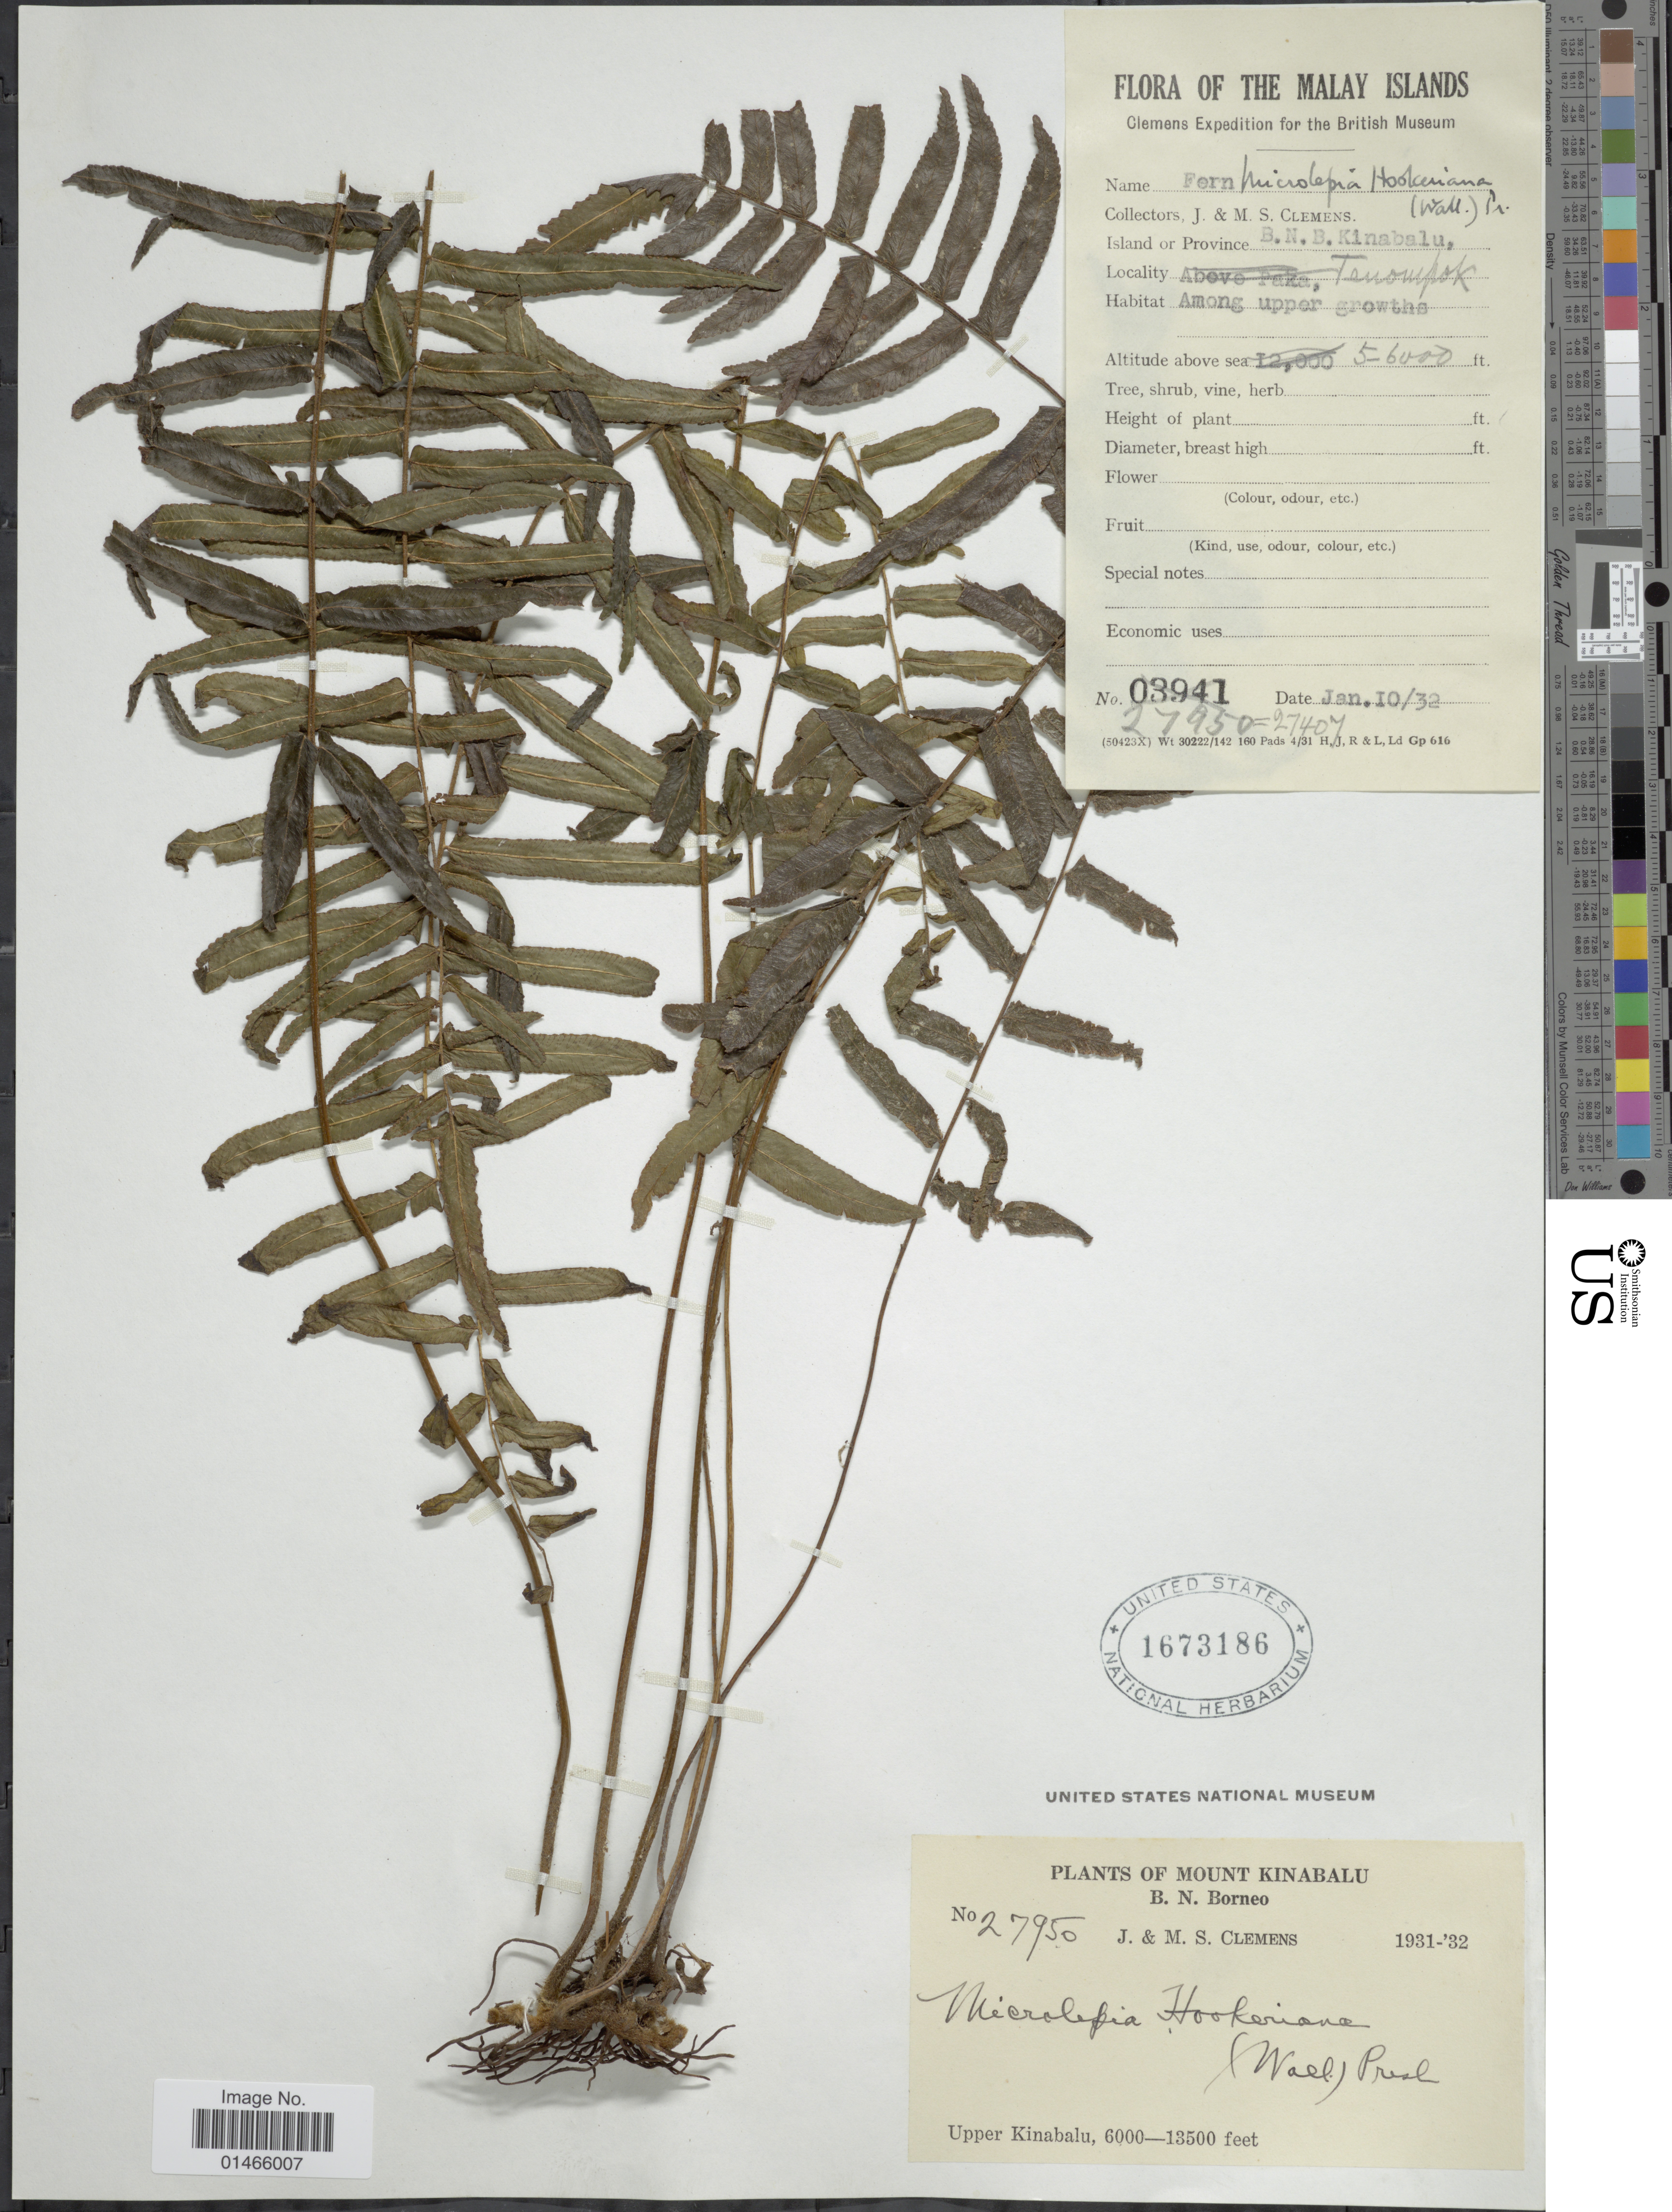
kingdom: Plantae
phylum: Tracheophyta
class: Polypodiopsida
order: Polypodiales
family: Dennstaedtiaceae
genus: Microlepia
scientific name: Microlepia hookeriana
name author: (Wall. ex Hook.) C. Presl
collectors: J. Clemens & M. S. Clemens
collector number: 27950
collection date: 1931/1932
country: Malaysia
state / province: Sabah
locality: Mount Kinabalu, B.N. Borneo, Upper Kinabalu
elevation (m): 1829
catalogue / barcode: US 1673186